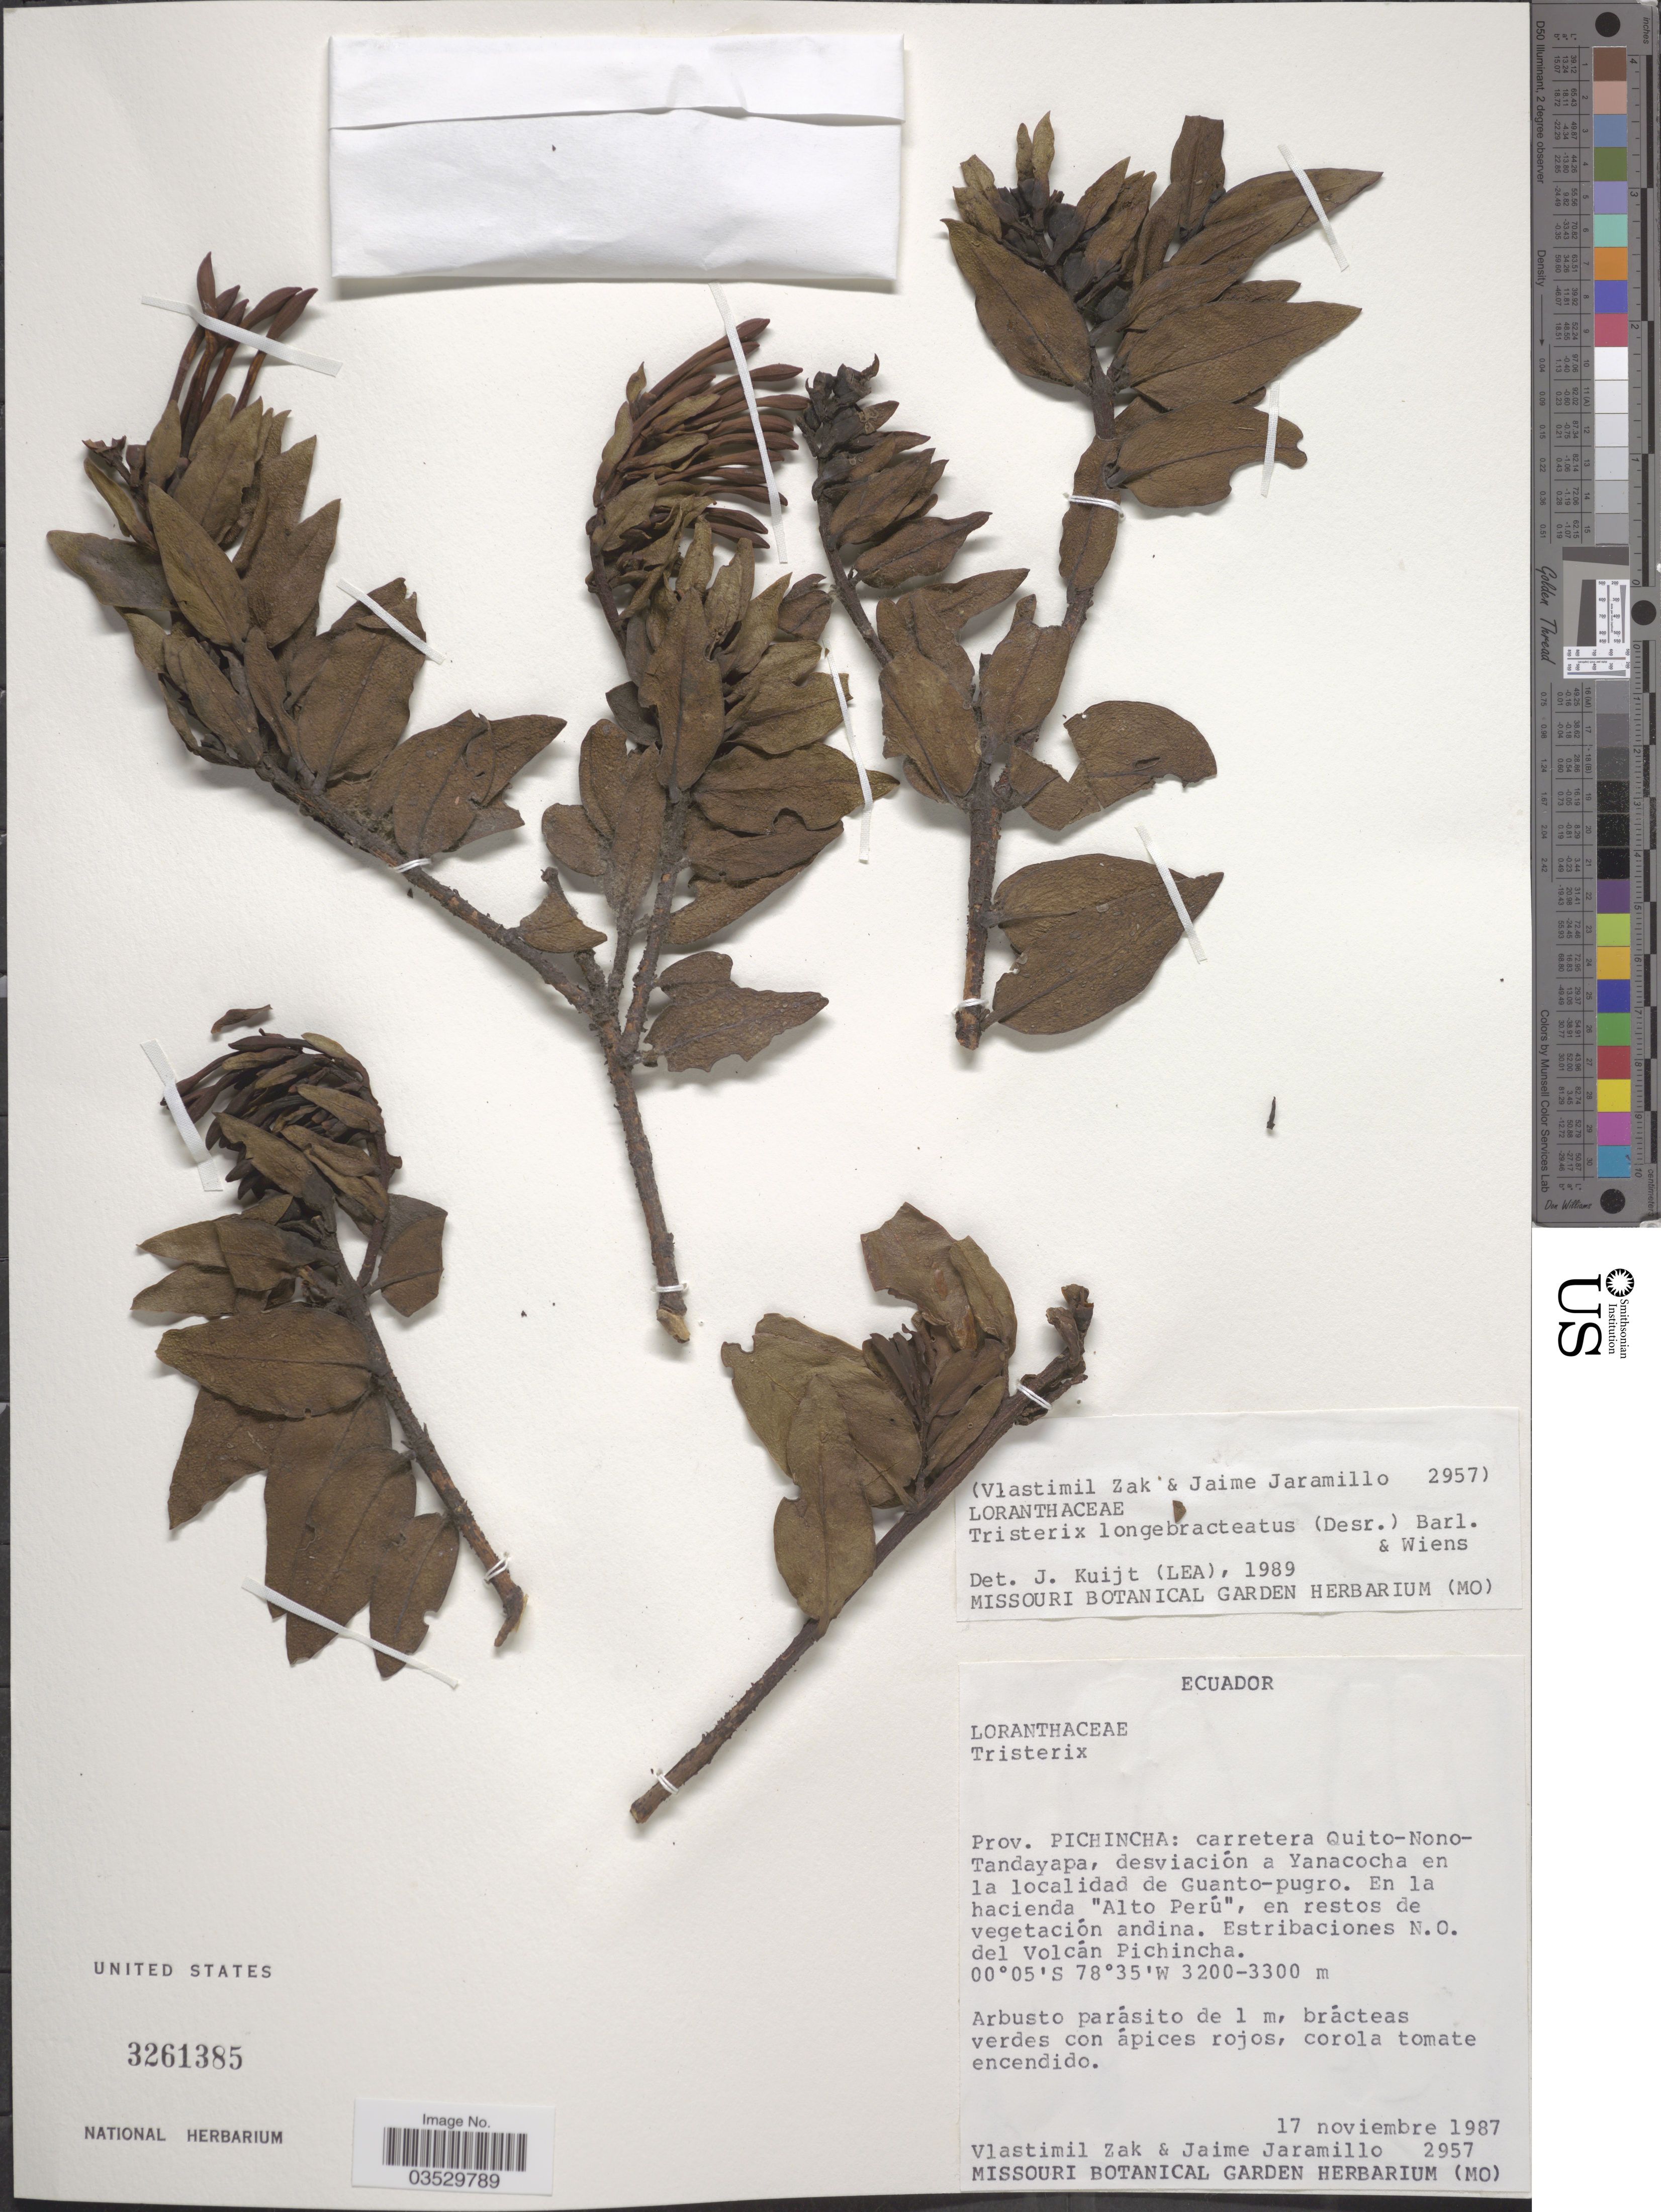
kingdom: Plantae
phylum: Tracheophyta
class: Magnoliopsida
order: Santalales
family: Loranthaceae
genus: Tristerix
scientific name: Tristerix longebracteatus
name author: (Desr.) Bart. & Wiens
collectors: V. Zak & J. Jaramillo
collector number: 2957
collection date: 1987-11-17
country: Ecuador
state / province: Pichincha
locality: Carretera Quito-Nono-Tandayapa, desviación a Yanacocha en la localidad de Guanto-pugro. En la hacienda, "Alto Perú", en restos de vegetación andina. Estribaciones N.O. del Volcán Pichincha.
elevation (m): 3200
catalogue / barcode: US 3261385